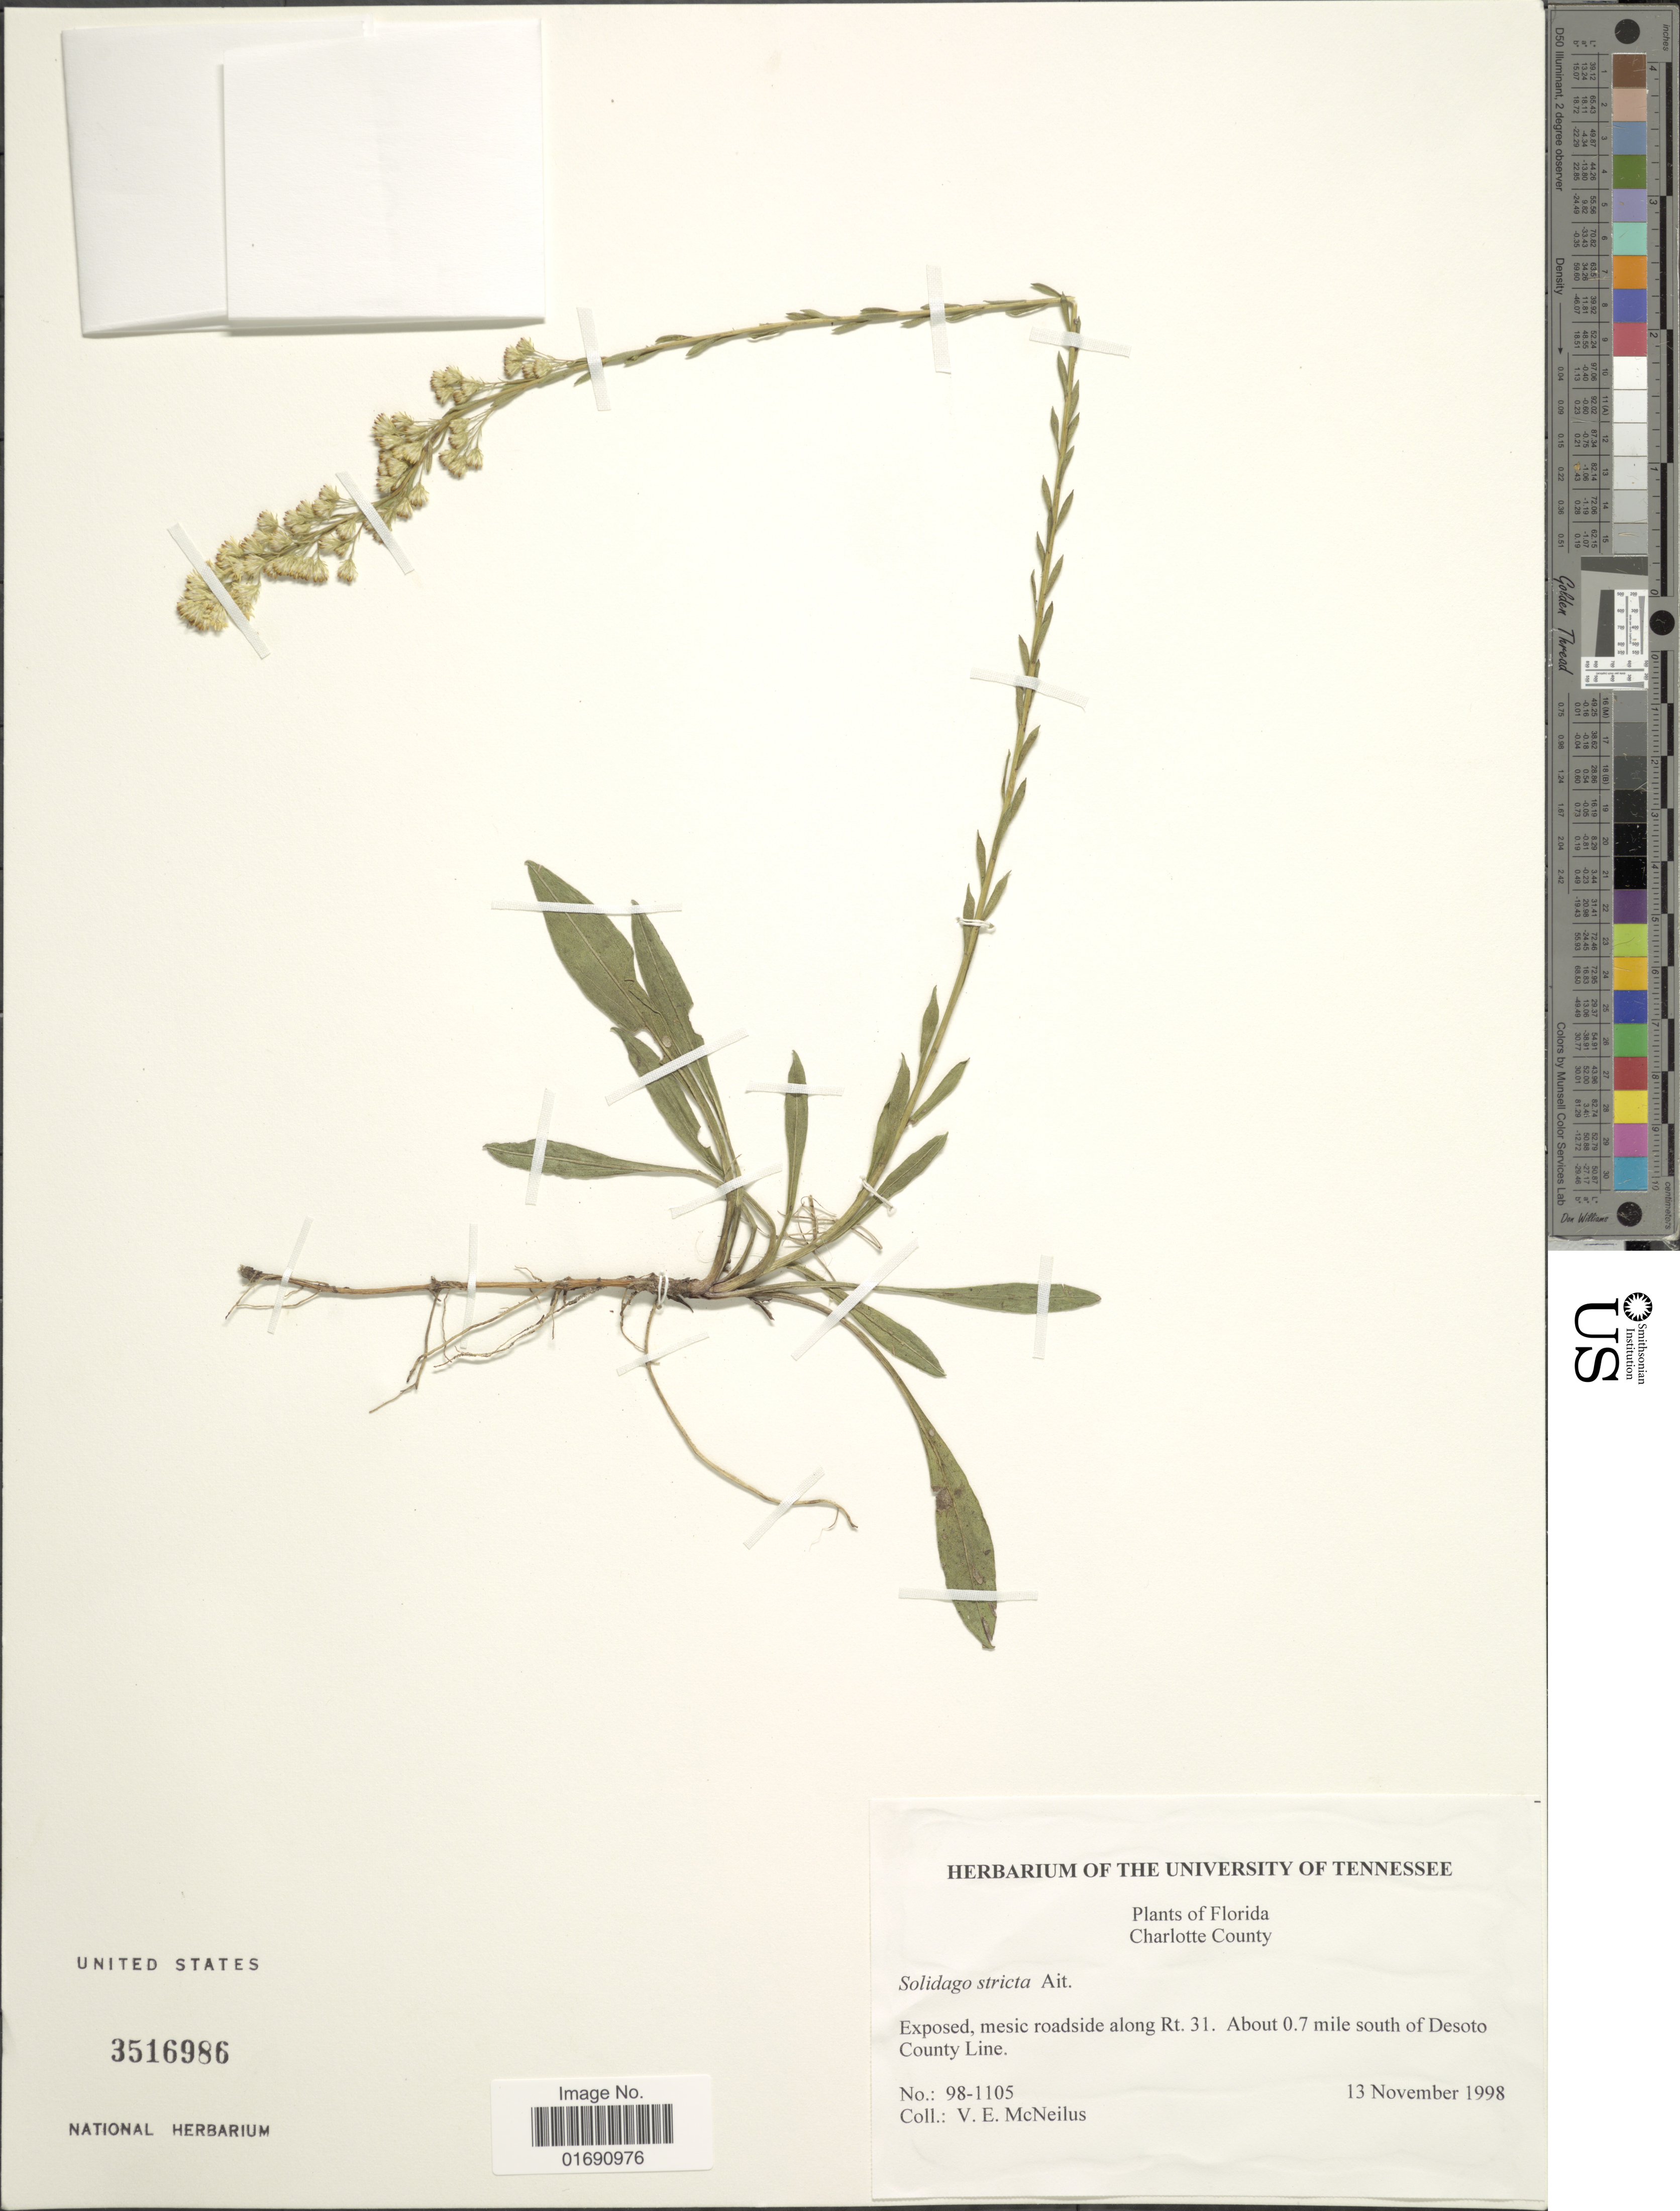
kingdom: Plantae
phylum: Tracheophyta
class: Magnoliopsida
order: Asterales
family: Asteraceae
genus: Solidago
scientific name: Solidago stricta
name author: Aiton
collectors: V. Mcneilus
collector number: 98-1105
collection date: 1998-11-13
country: United States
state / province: Florida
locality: Charlotte County, Exposed, mesic roadside along Rt. 31. About 0.7 mile south of Desoto County Line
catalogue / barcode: US 3516986